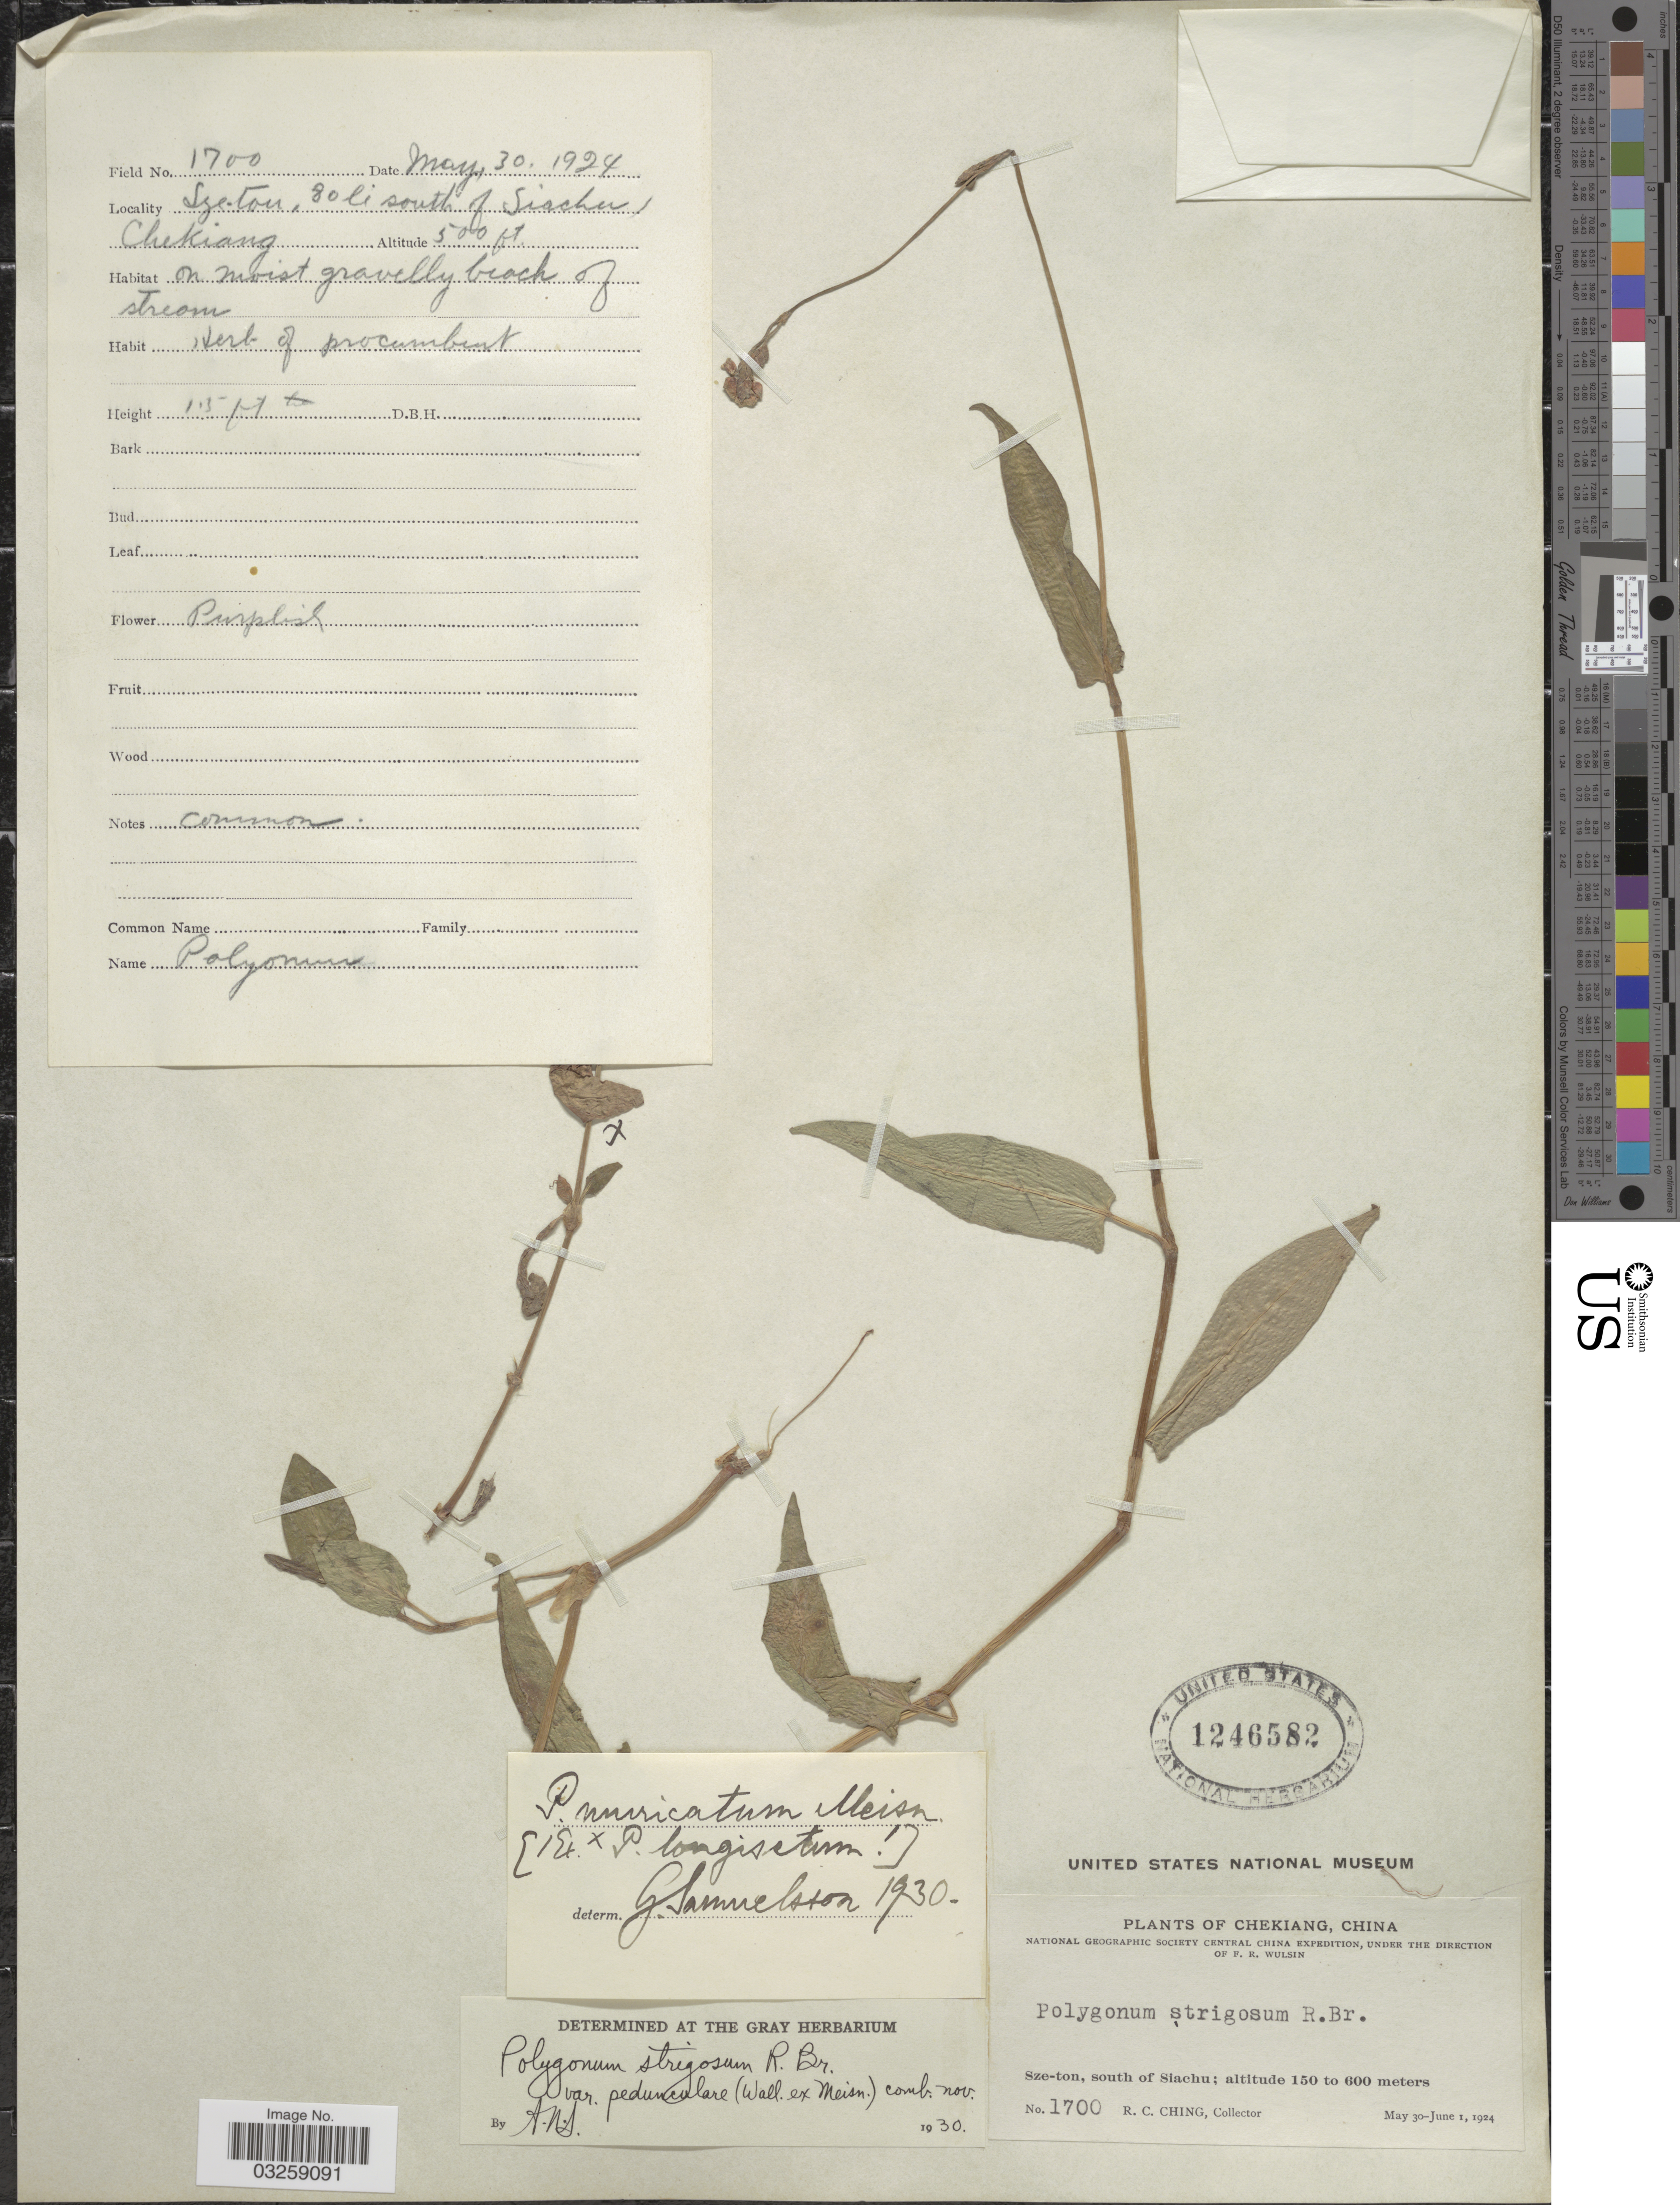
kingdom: Plantae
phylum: Tracheophyta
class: Magnoliopsida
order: Caryophyllales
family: Polygonaceae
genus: Polygonum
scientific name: Polygonum nepalense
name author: Meisn.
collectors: R. C. Ching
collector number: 1700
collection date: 1924-05-30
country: China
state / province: Zhejiang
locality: Chekiang. Sze-ton, 80 li south of Siachu.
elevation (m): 152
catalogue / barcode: US 1246582